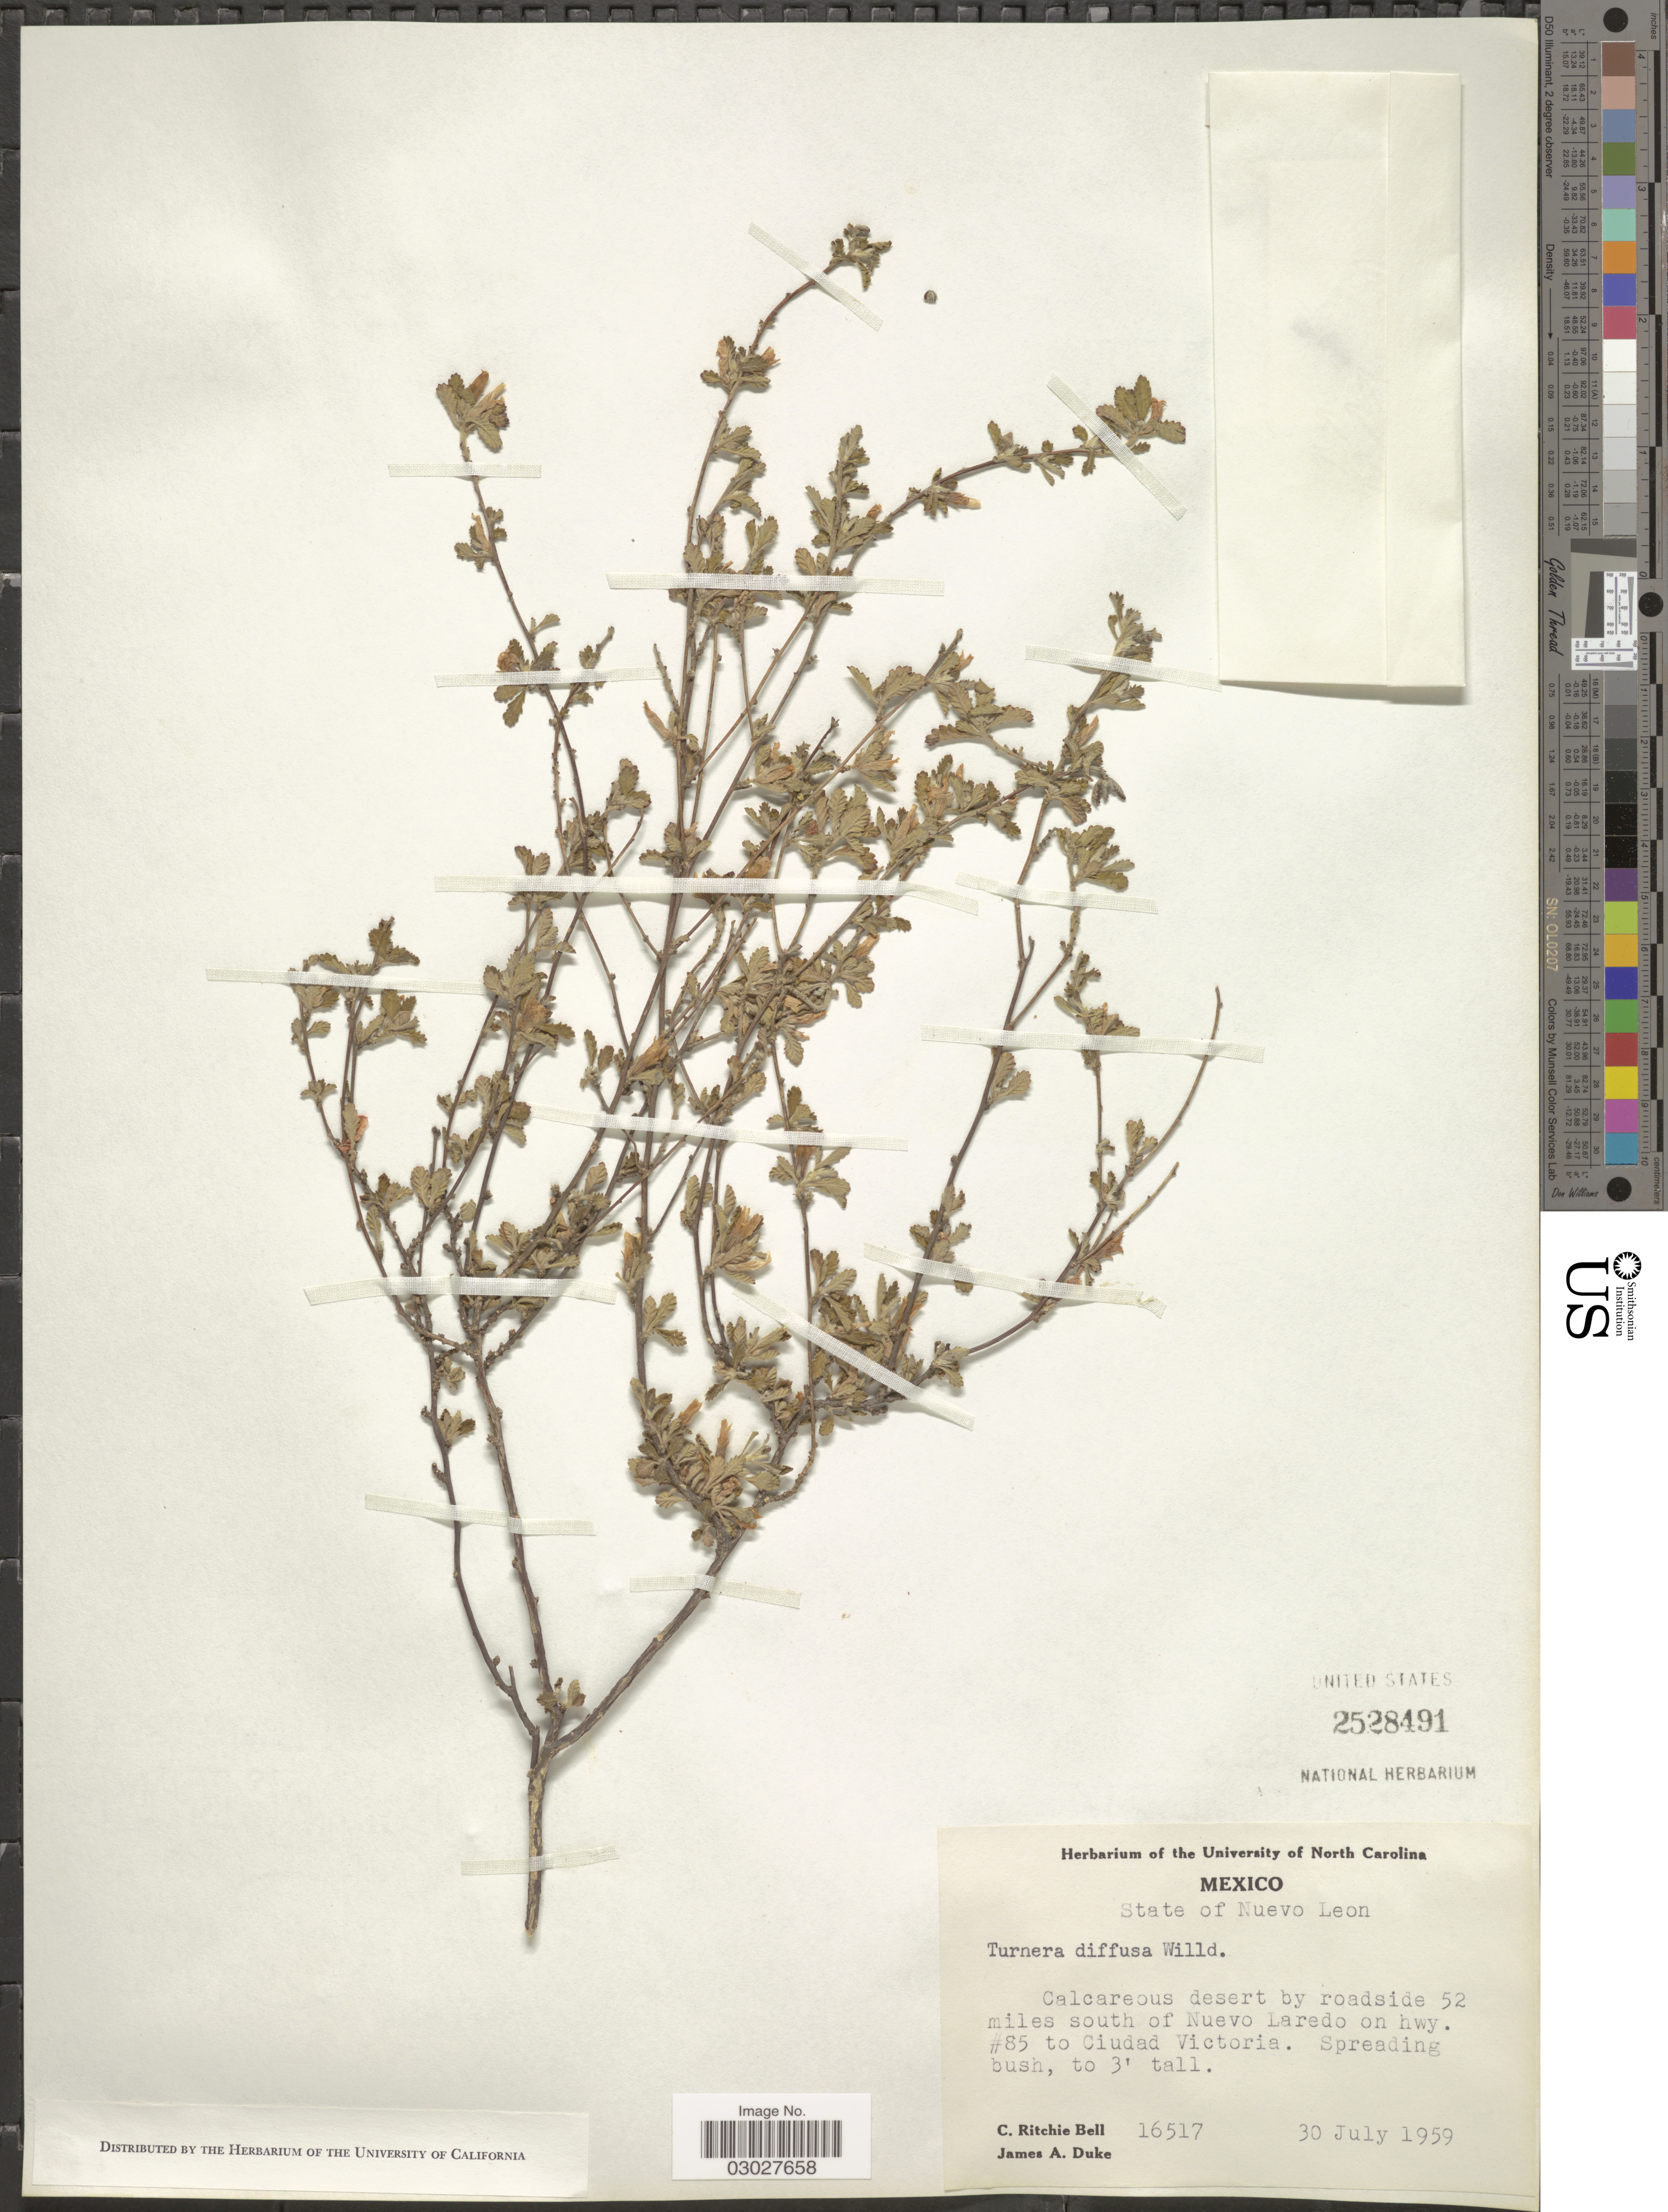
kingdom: Plantae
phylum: Tracheophyta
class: Magnoliopsida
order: Malpighiales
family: Turneraceae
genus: Turnera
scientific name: Turnera diffusa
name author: Willd. ex Schult.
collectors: C. R. Bell & J. A. Duke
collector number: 16517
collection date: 1959-07-30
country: Mexico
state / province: Nuevo León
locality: Roadside 52 miles south of Nuevo Laredo on hwy #85 to Ciudad Victoria.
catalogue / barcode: US 2528491